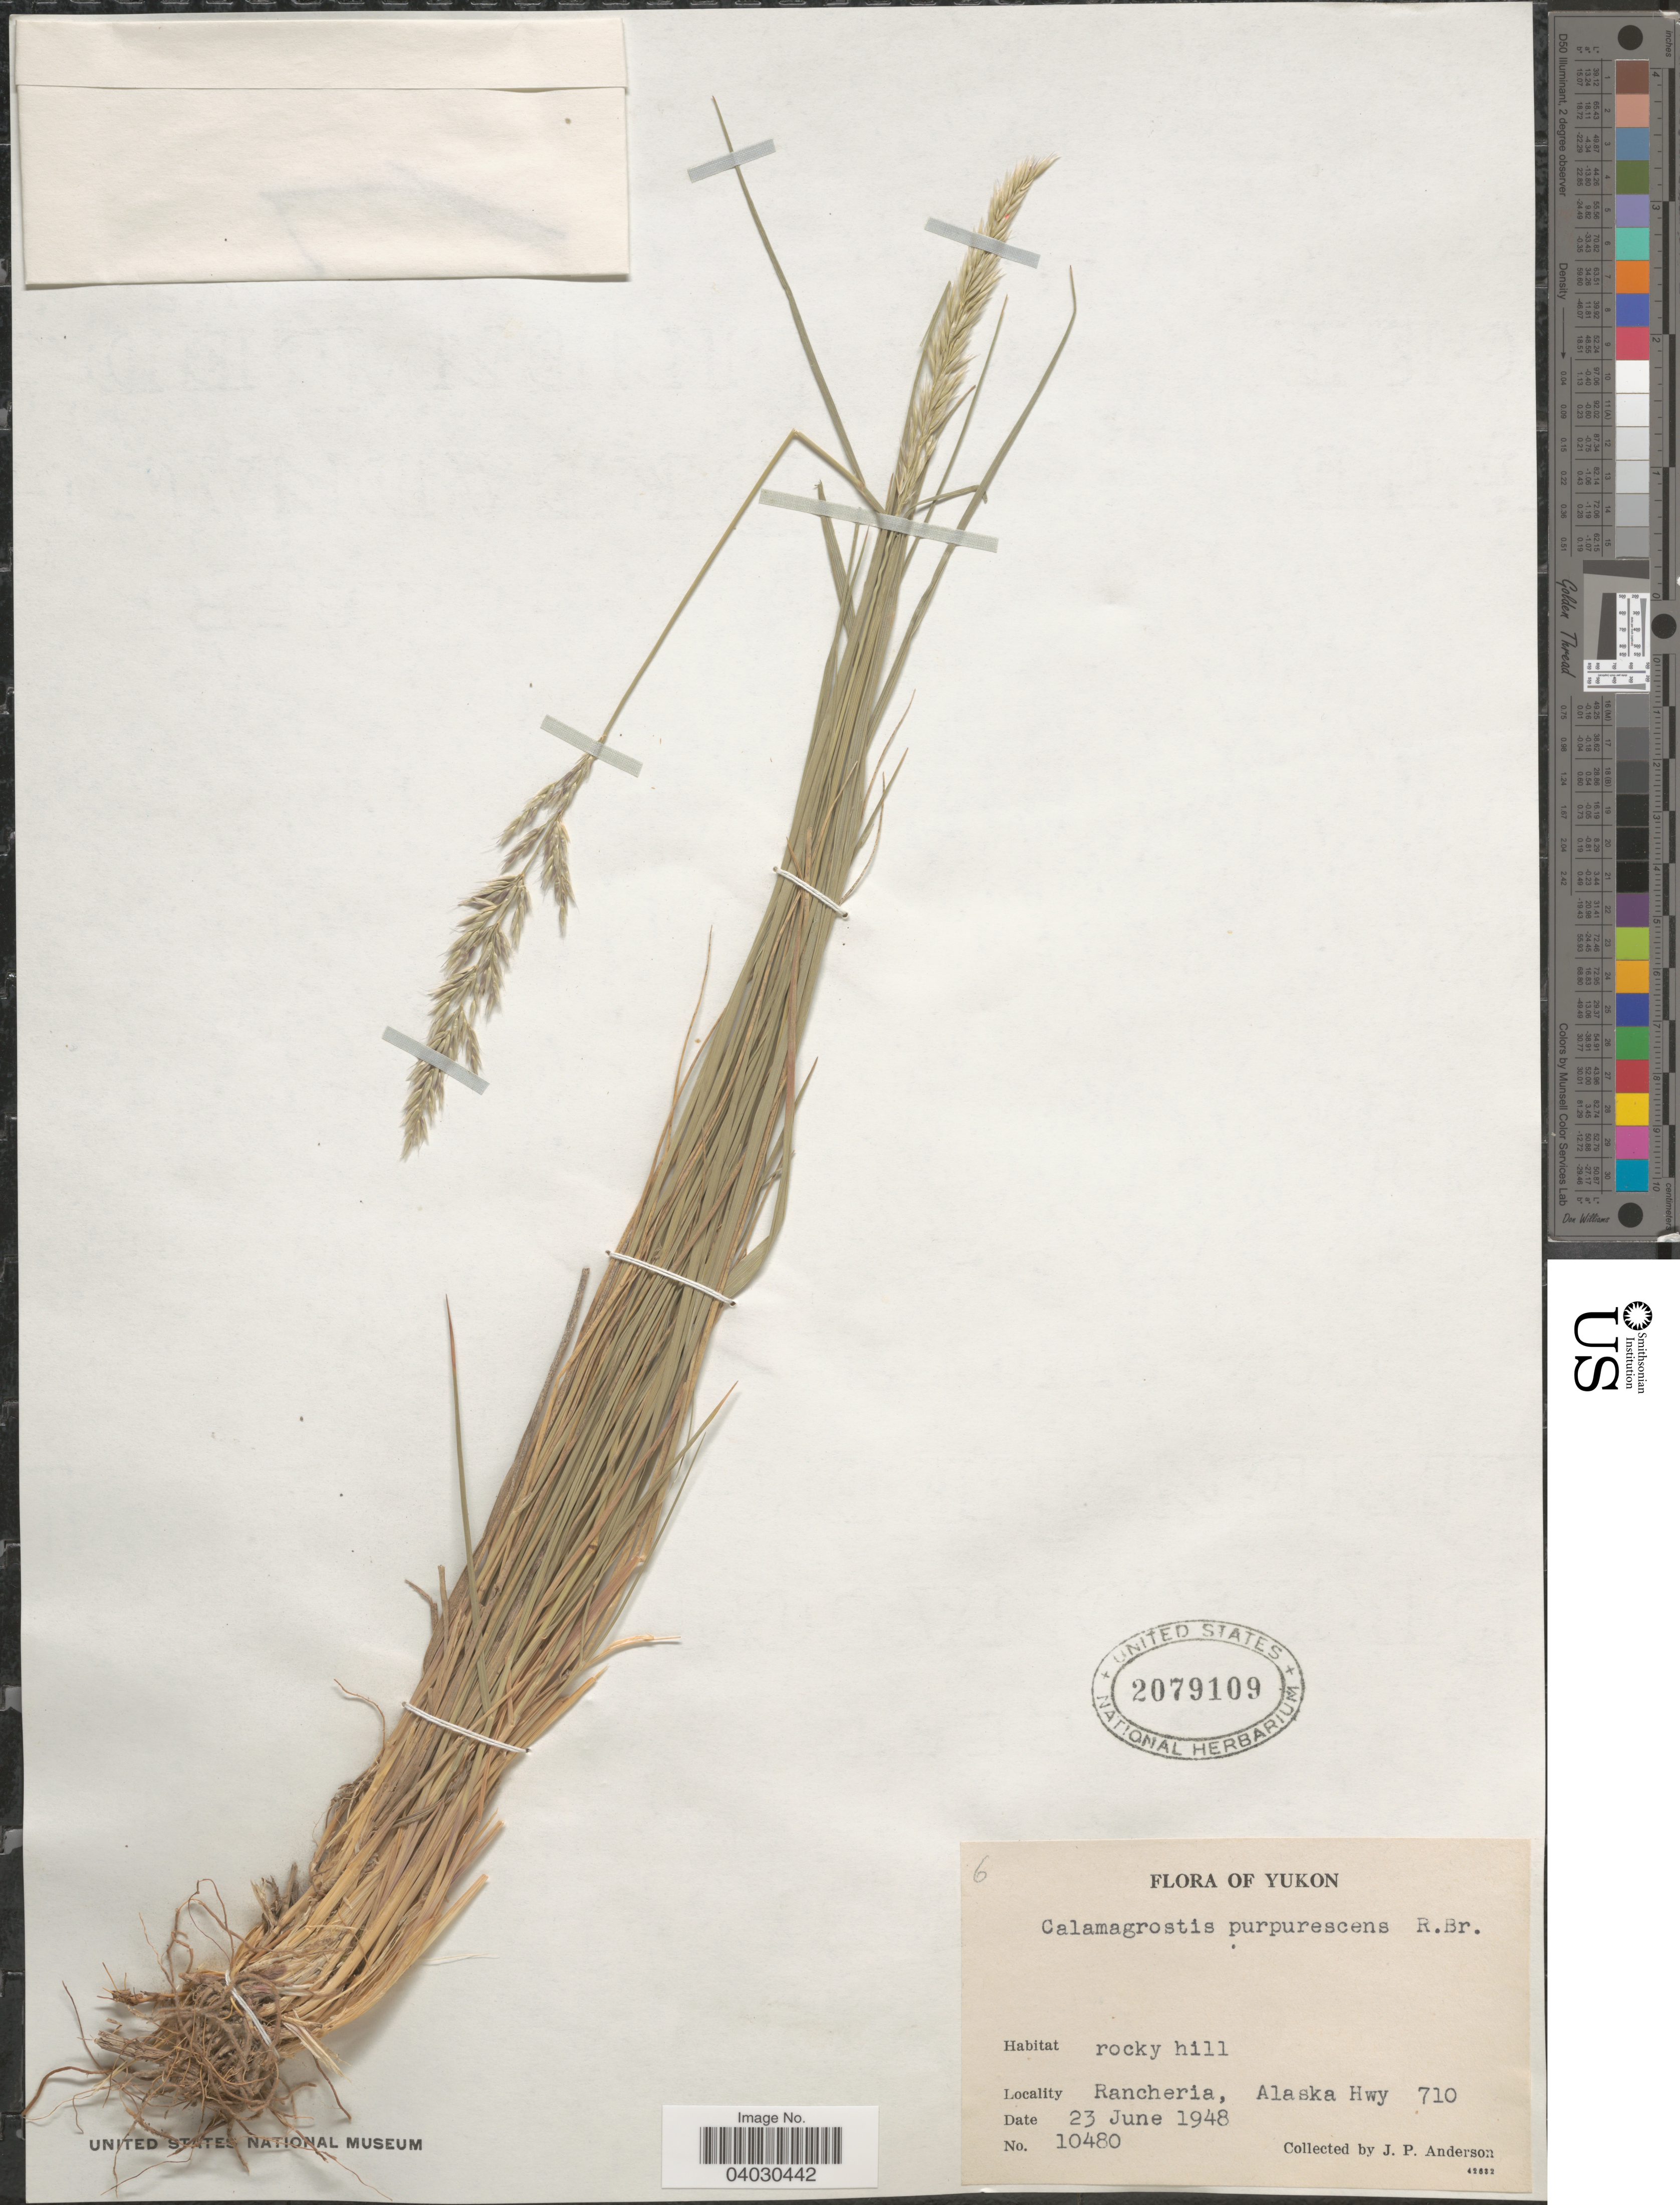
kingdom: Plantae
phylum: Tracheophyta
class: Liliopsida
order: Poales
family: Poaceae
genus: Calamagrostis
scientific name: Calamagrostis purpurascens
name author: R. Br.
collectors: J. P. Anderson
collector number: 10480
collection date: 1948-06-23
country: Canada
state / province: Yukon Territory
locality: Yukon. Rancheria, Alaska Hwy 710.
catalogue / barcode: US 2079109